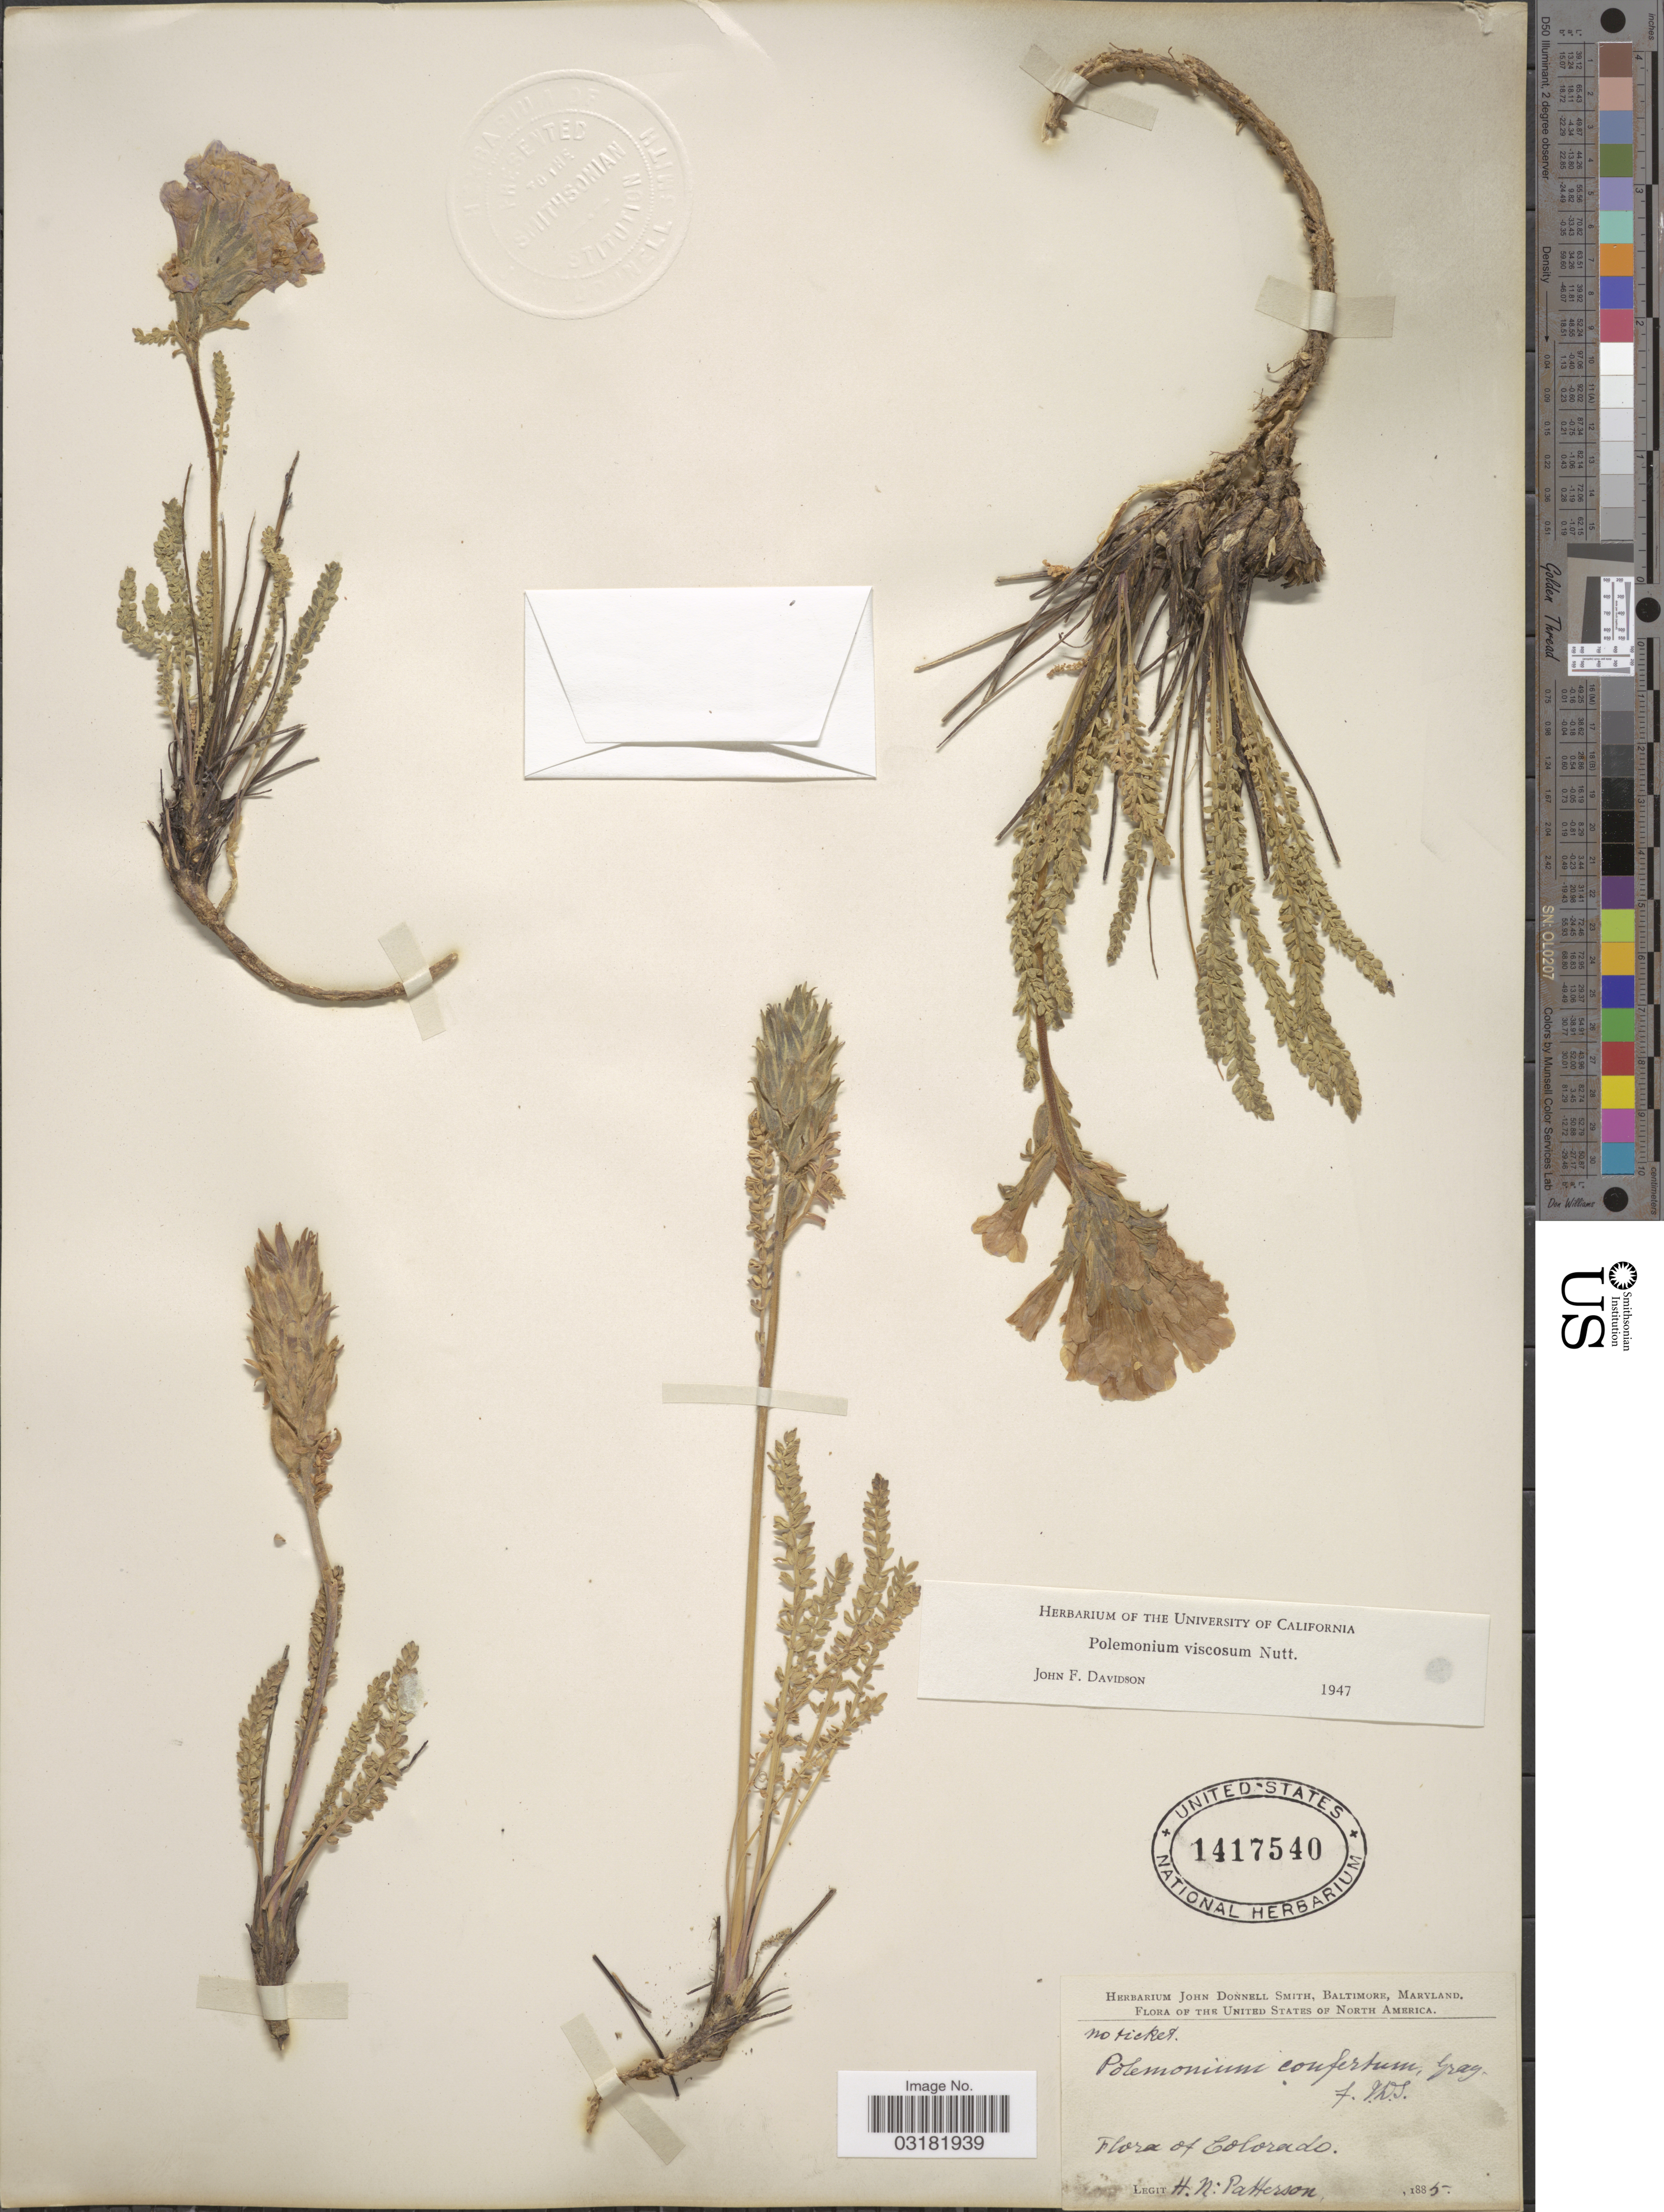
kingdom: Plantae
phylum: Tracheophyta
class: Magnoliopsida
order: Ericales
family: Polemoniaceae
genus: Polemonium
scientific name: Polemonium viscosum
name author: Nutt.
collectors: H. N. Patterson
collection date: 1885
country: United States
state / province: Colorado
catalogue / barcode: US 1417540